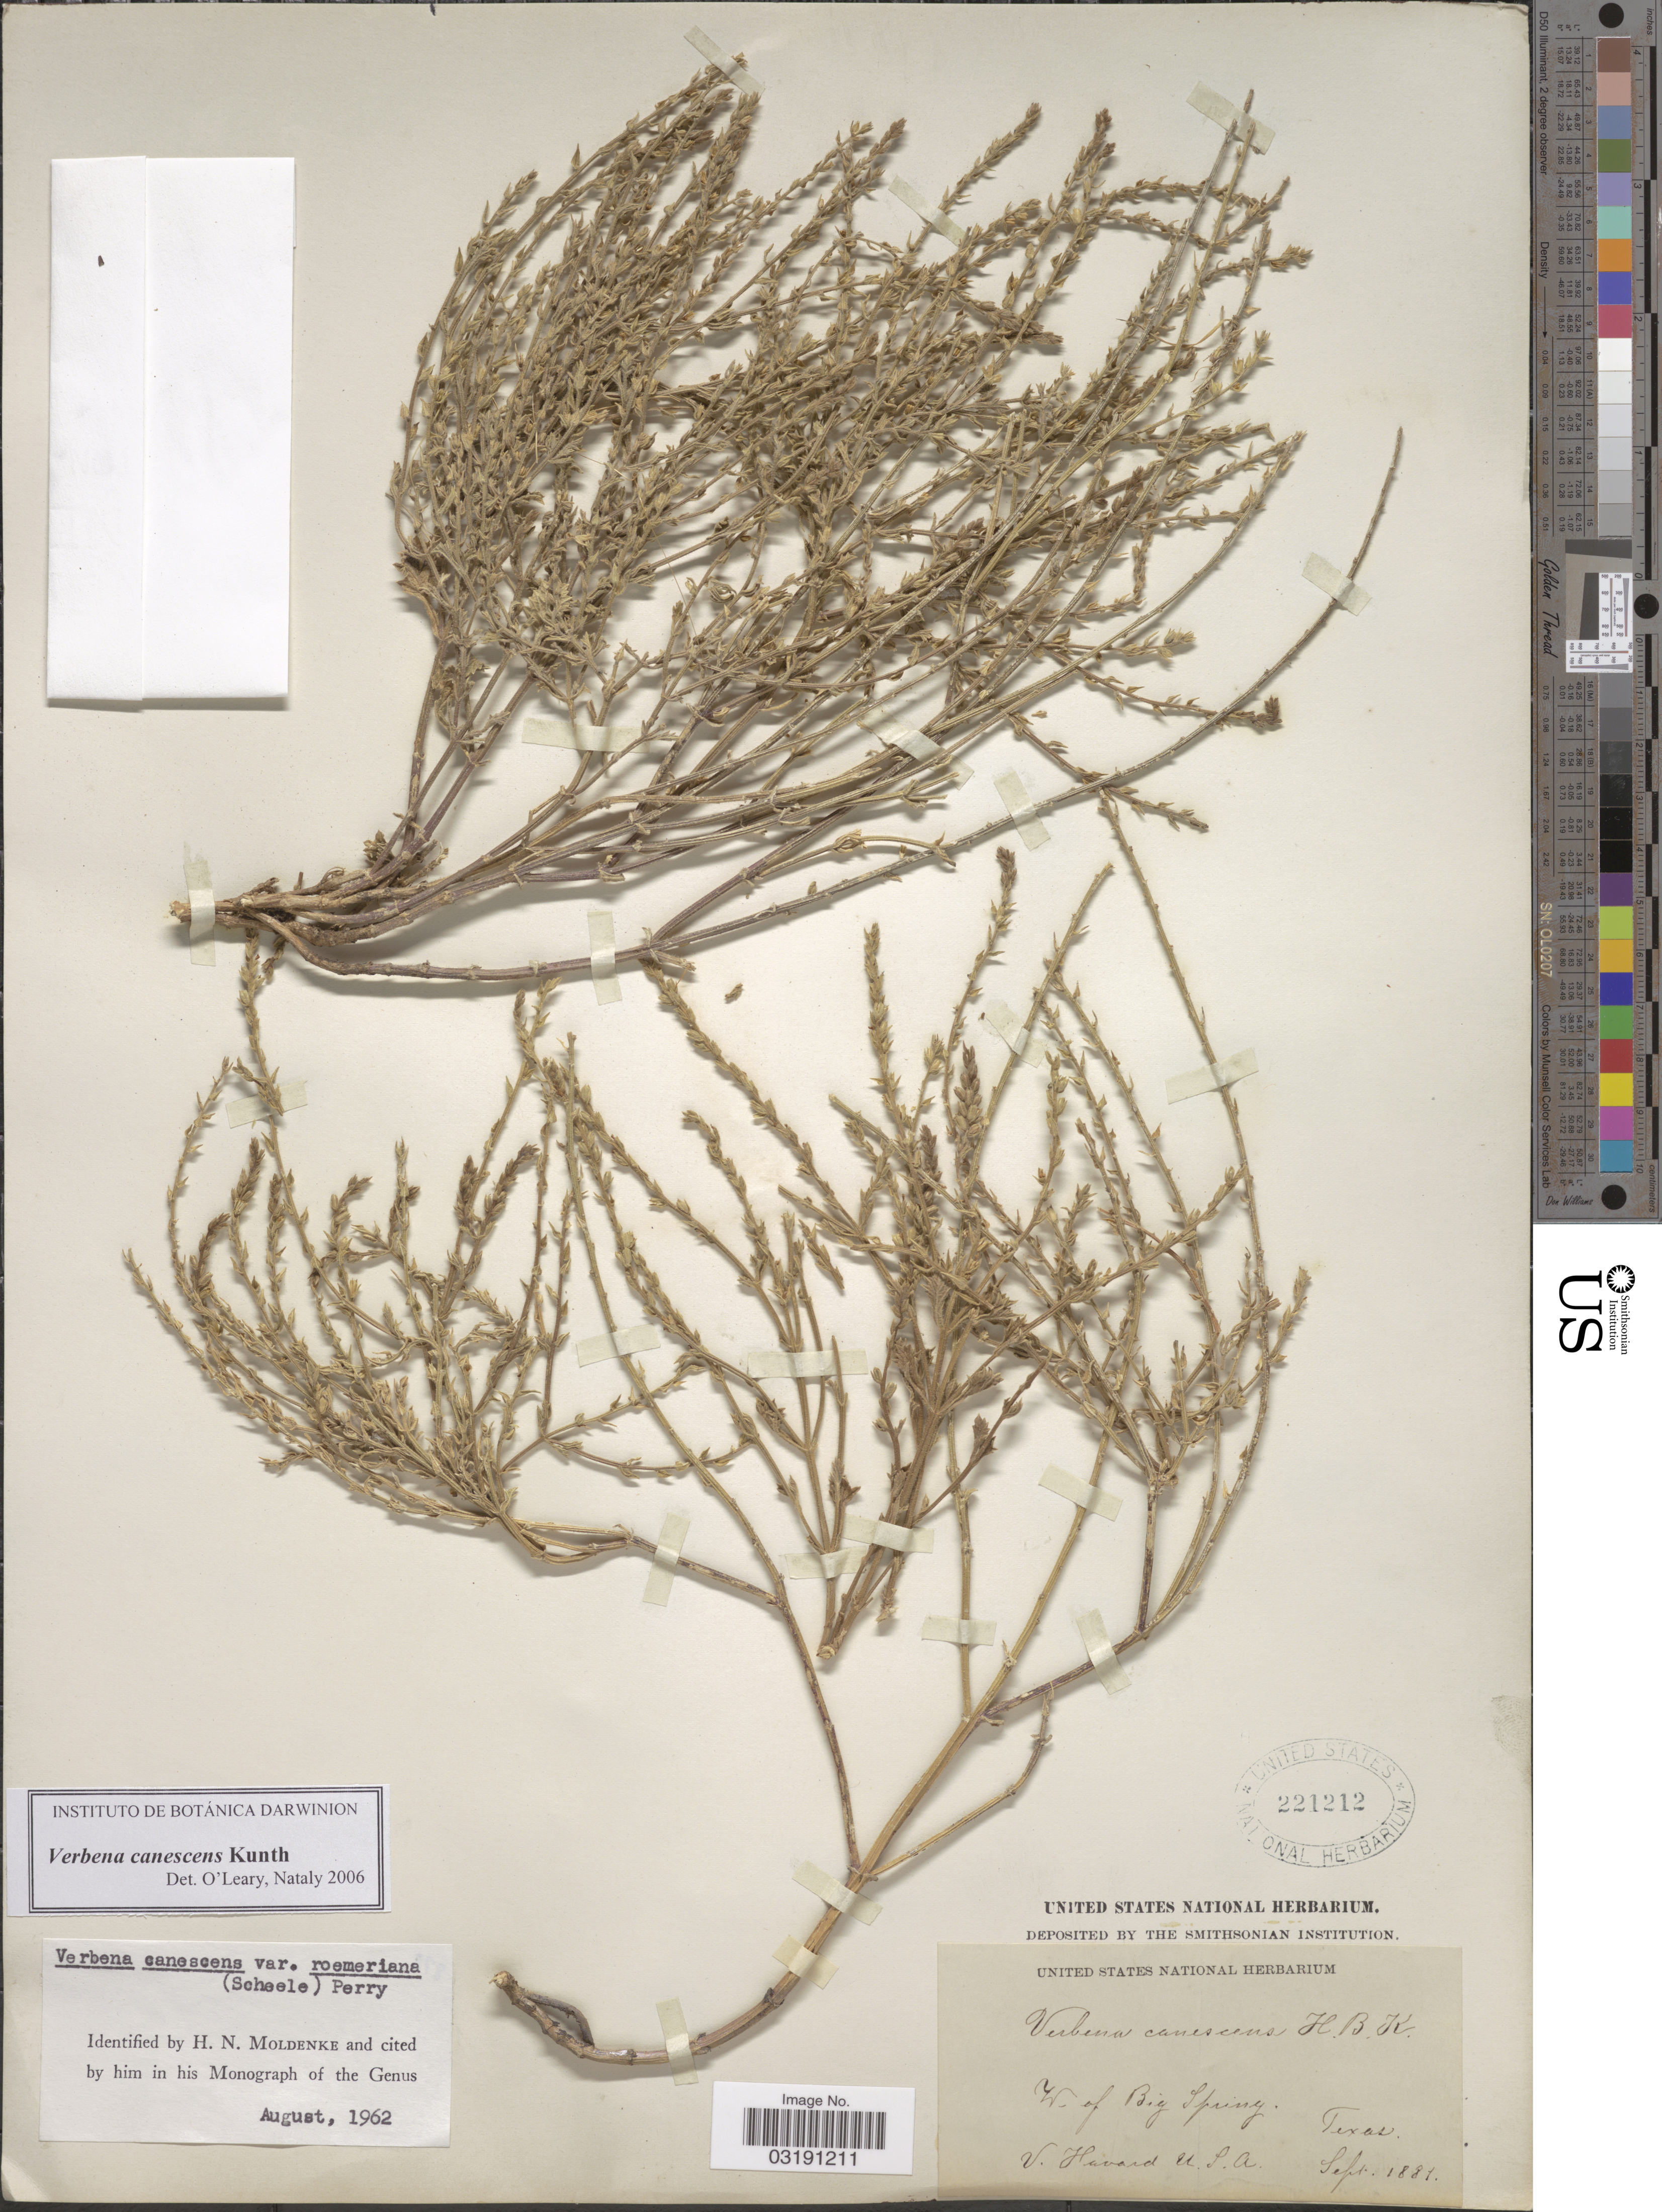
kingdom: Plantae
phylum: Tracheophyta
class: Magnoliopsida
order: Lamiales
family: Verbenaceae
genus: Verbena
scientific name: Verbena canescens var. roemeriana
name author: (Scheele) L.M. Perry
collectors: V. Havard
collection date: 1881-09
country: United States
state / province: Texas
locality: W. of Big Spring.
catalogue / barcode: US 221212